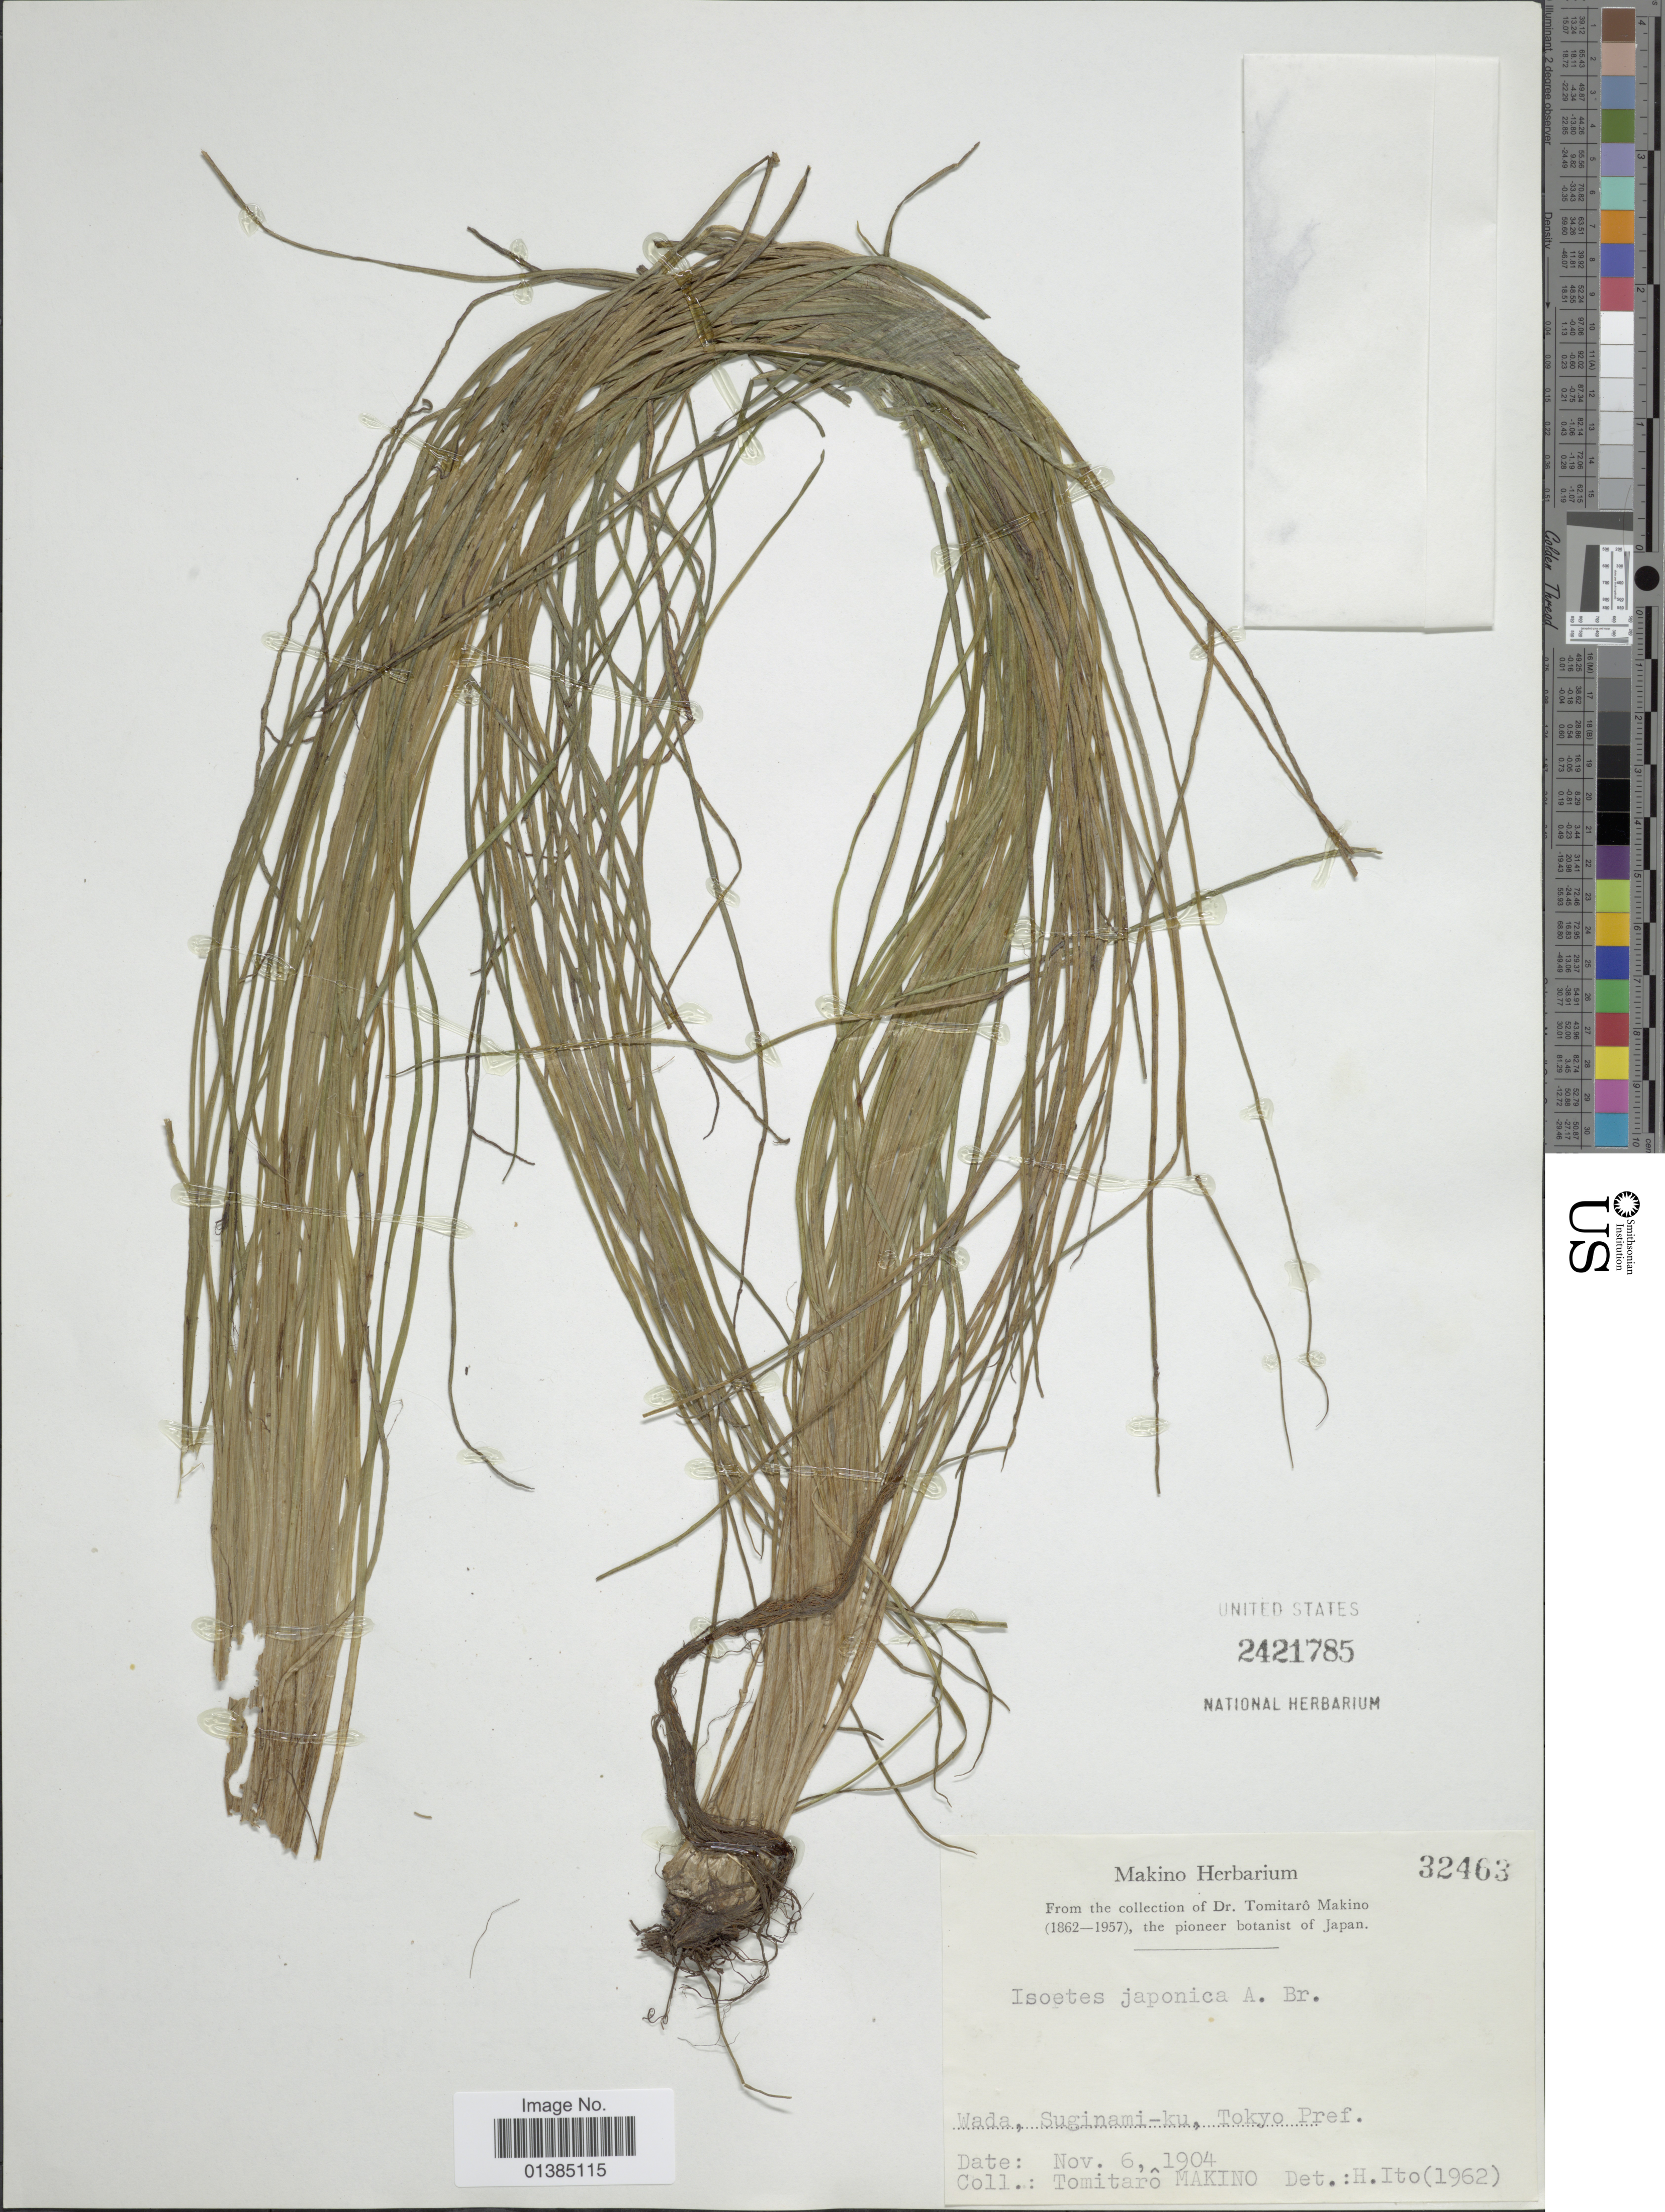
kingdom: Plantae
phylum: Tracheophyta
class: Lycopodiopsida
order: Isoetales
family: Isoetaceae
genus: Isoetes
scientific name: Isoetes japonica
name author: A. Braun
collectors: T. Makino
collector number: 32463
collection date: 1904-11-06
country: Japan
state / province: Tokyo, Federal City of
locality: Wada, Suginami-ku.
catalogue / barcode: US 2421785